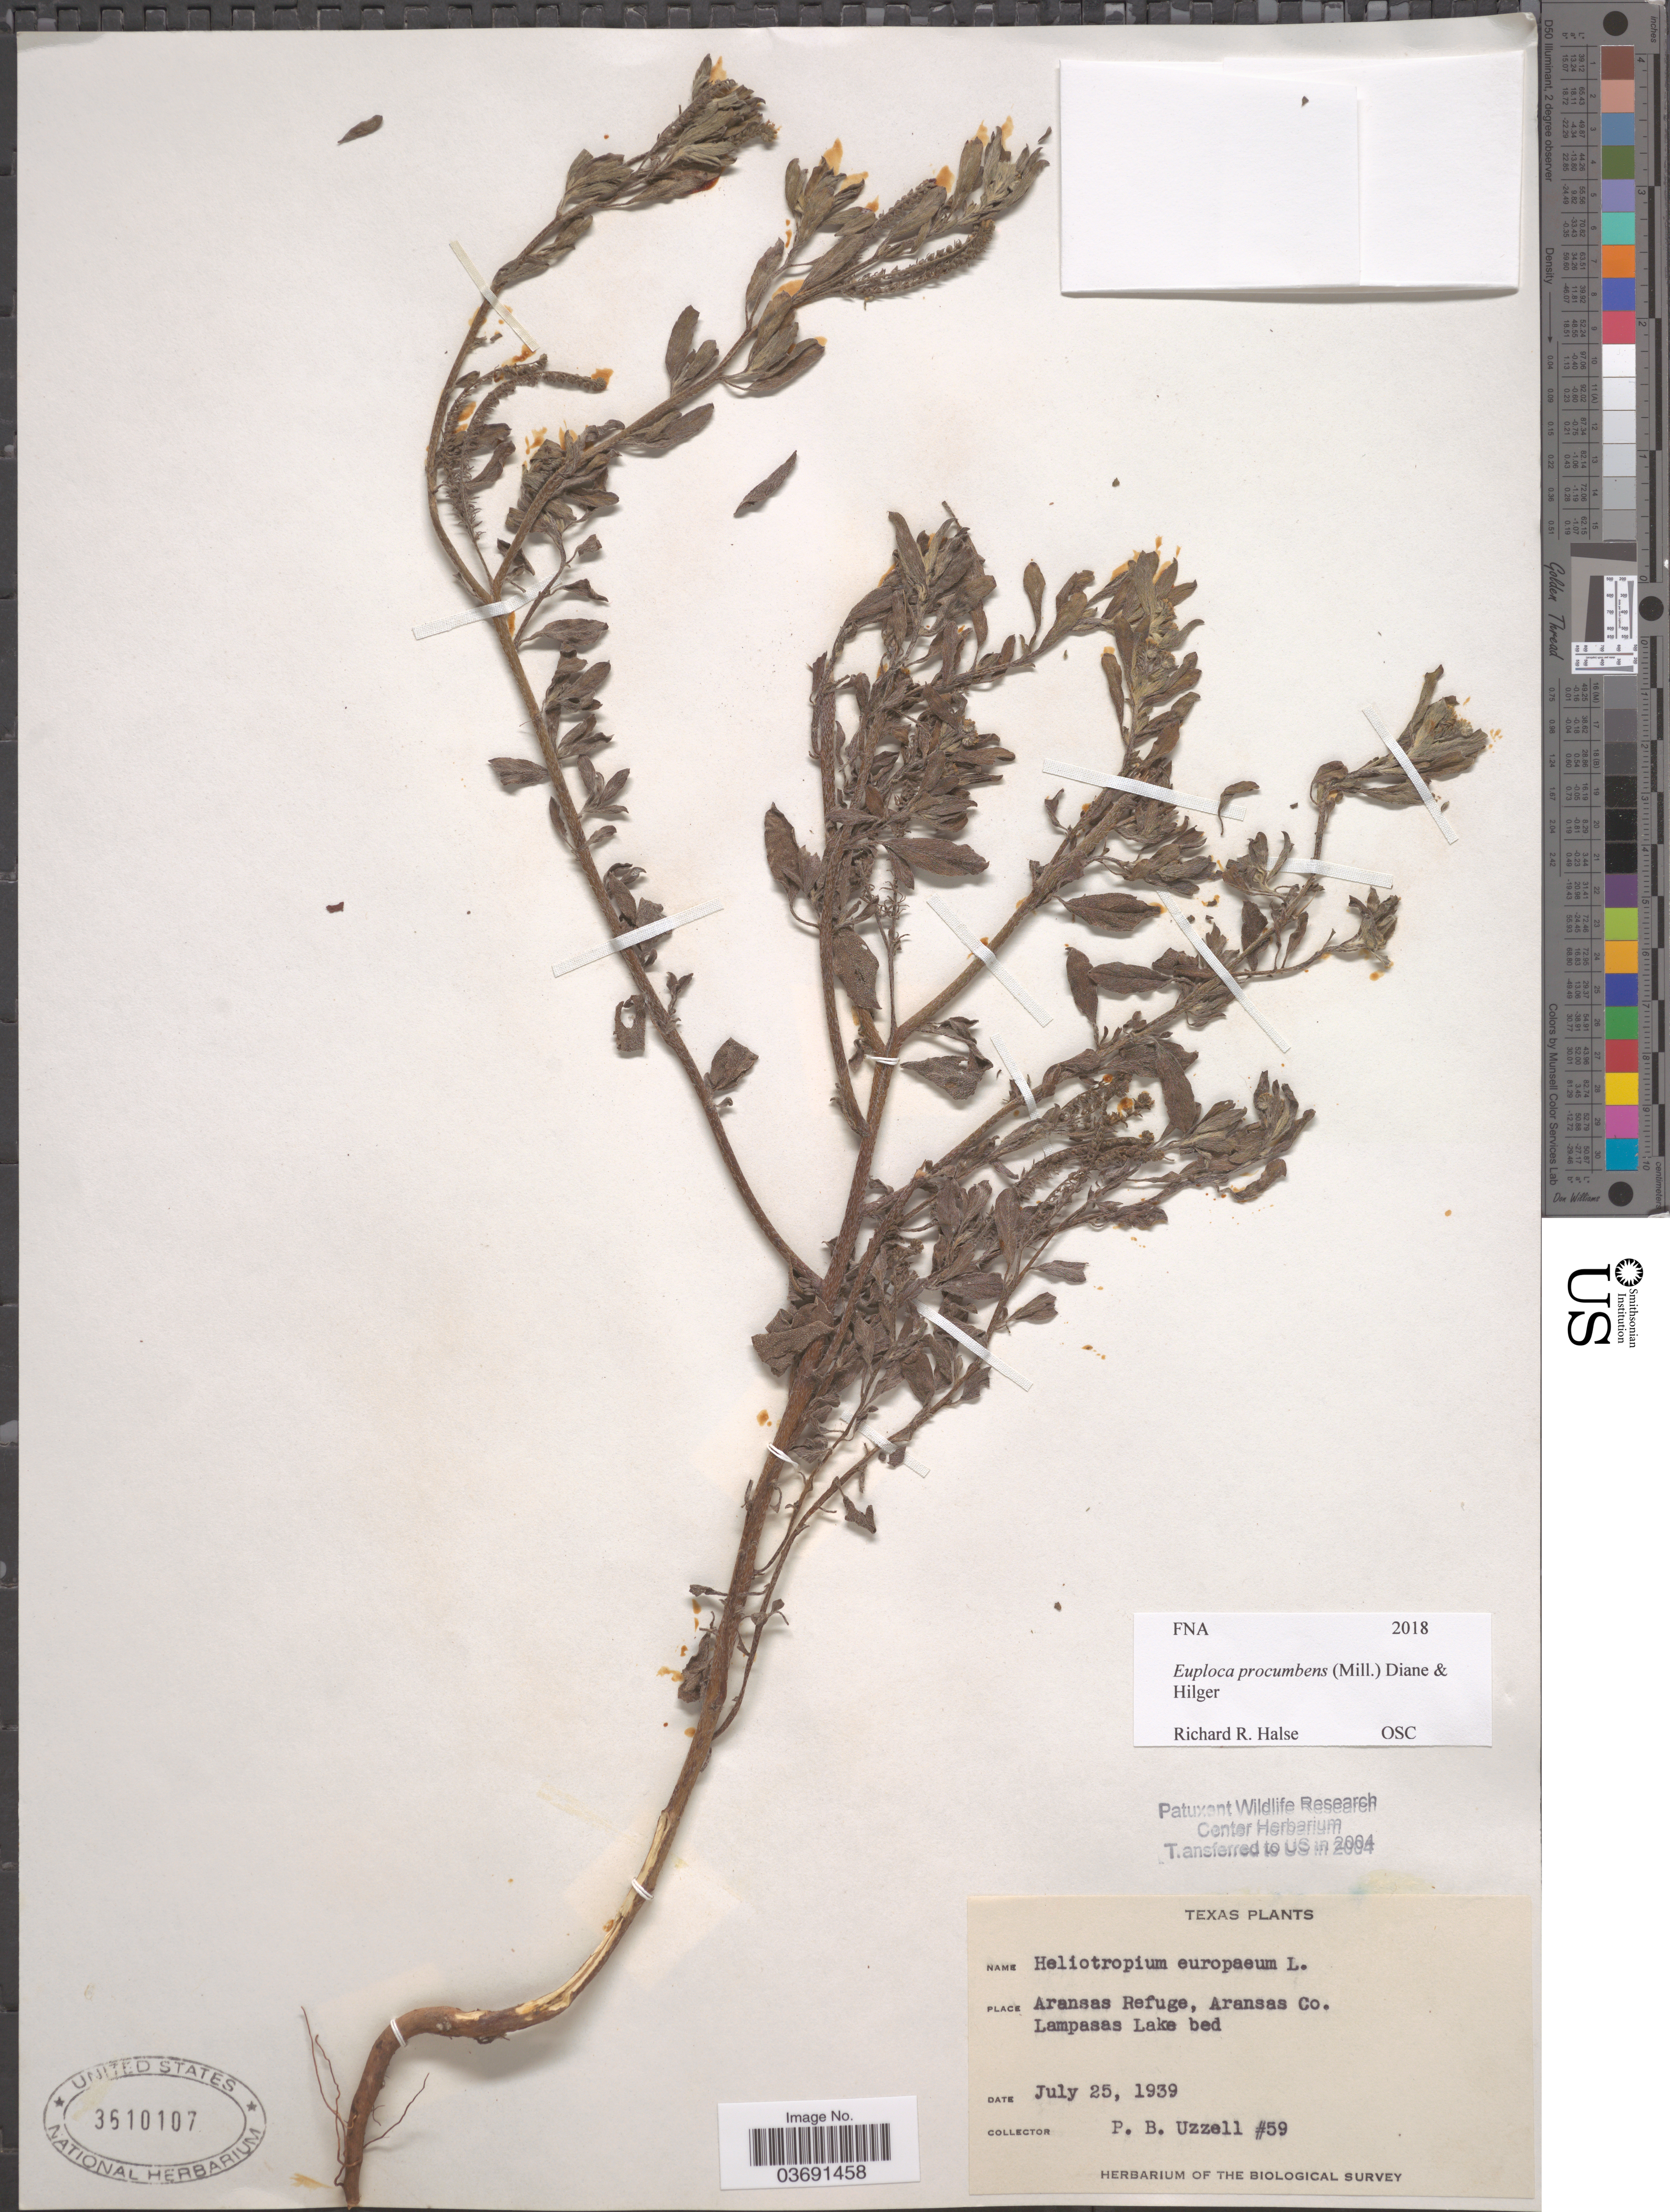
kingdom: Plantae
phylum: Tracheophyta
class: Magnoliopsida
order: Boraginales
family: Heliotropiaceae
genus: Euploca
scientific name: Euploca procumbens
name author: (Mill.) Diane & Hilger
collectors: P. Uzzell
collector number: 59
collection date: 1939-07-25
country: United States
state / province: Texas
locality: Aransas Refuge, Aransas Co. Lampasas Lake bed.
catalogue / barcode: US 3610107